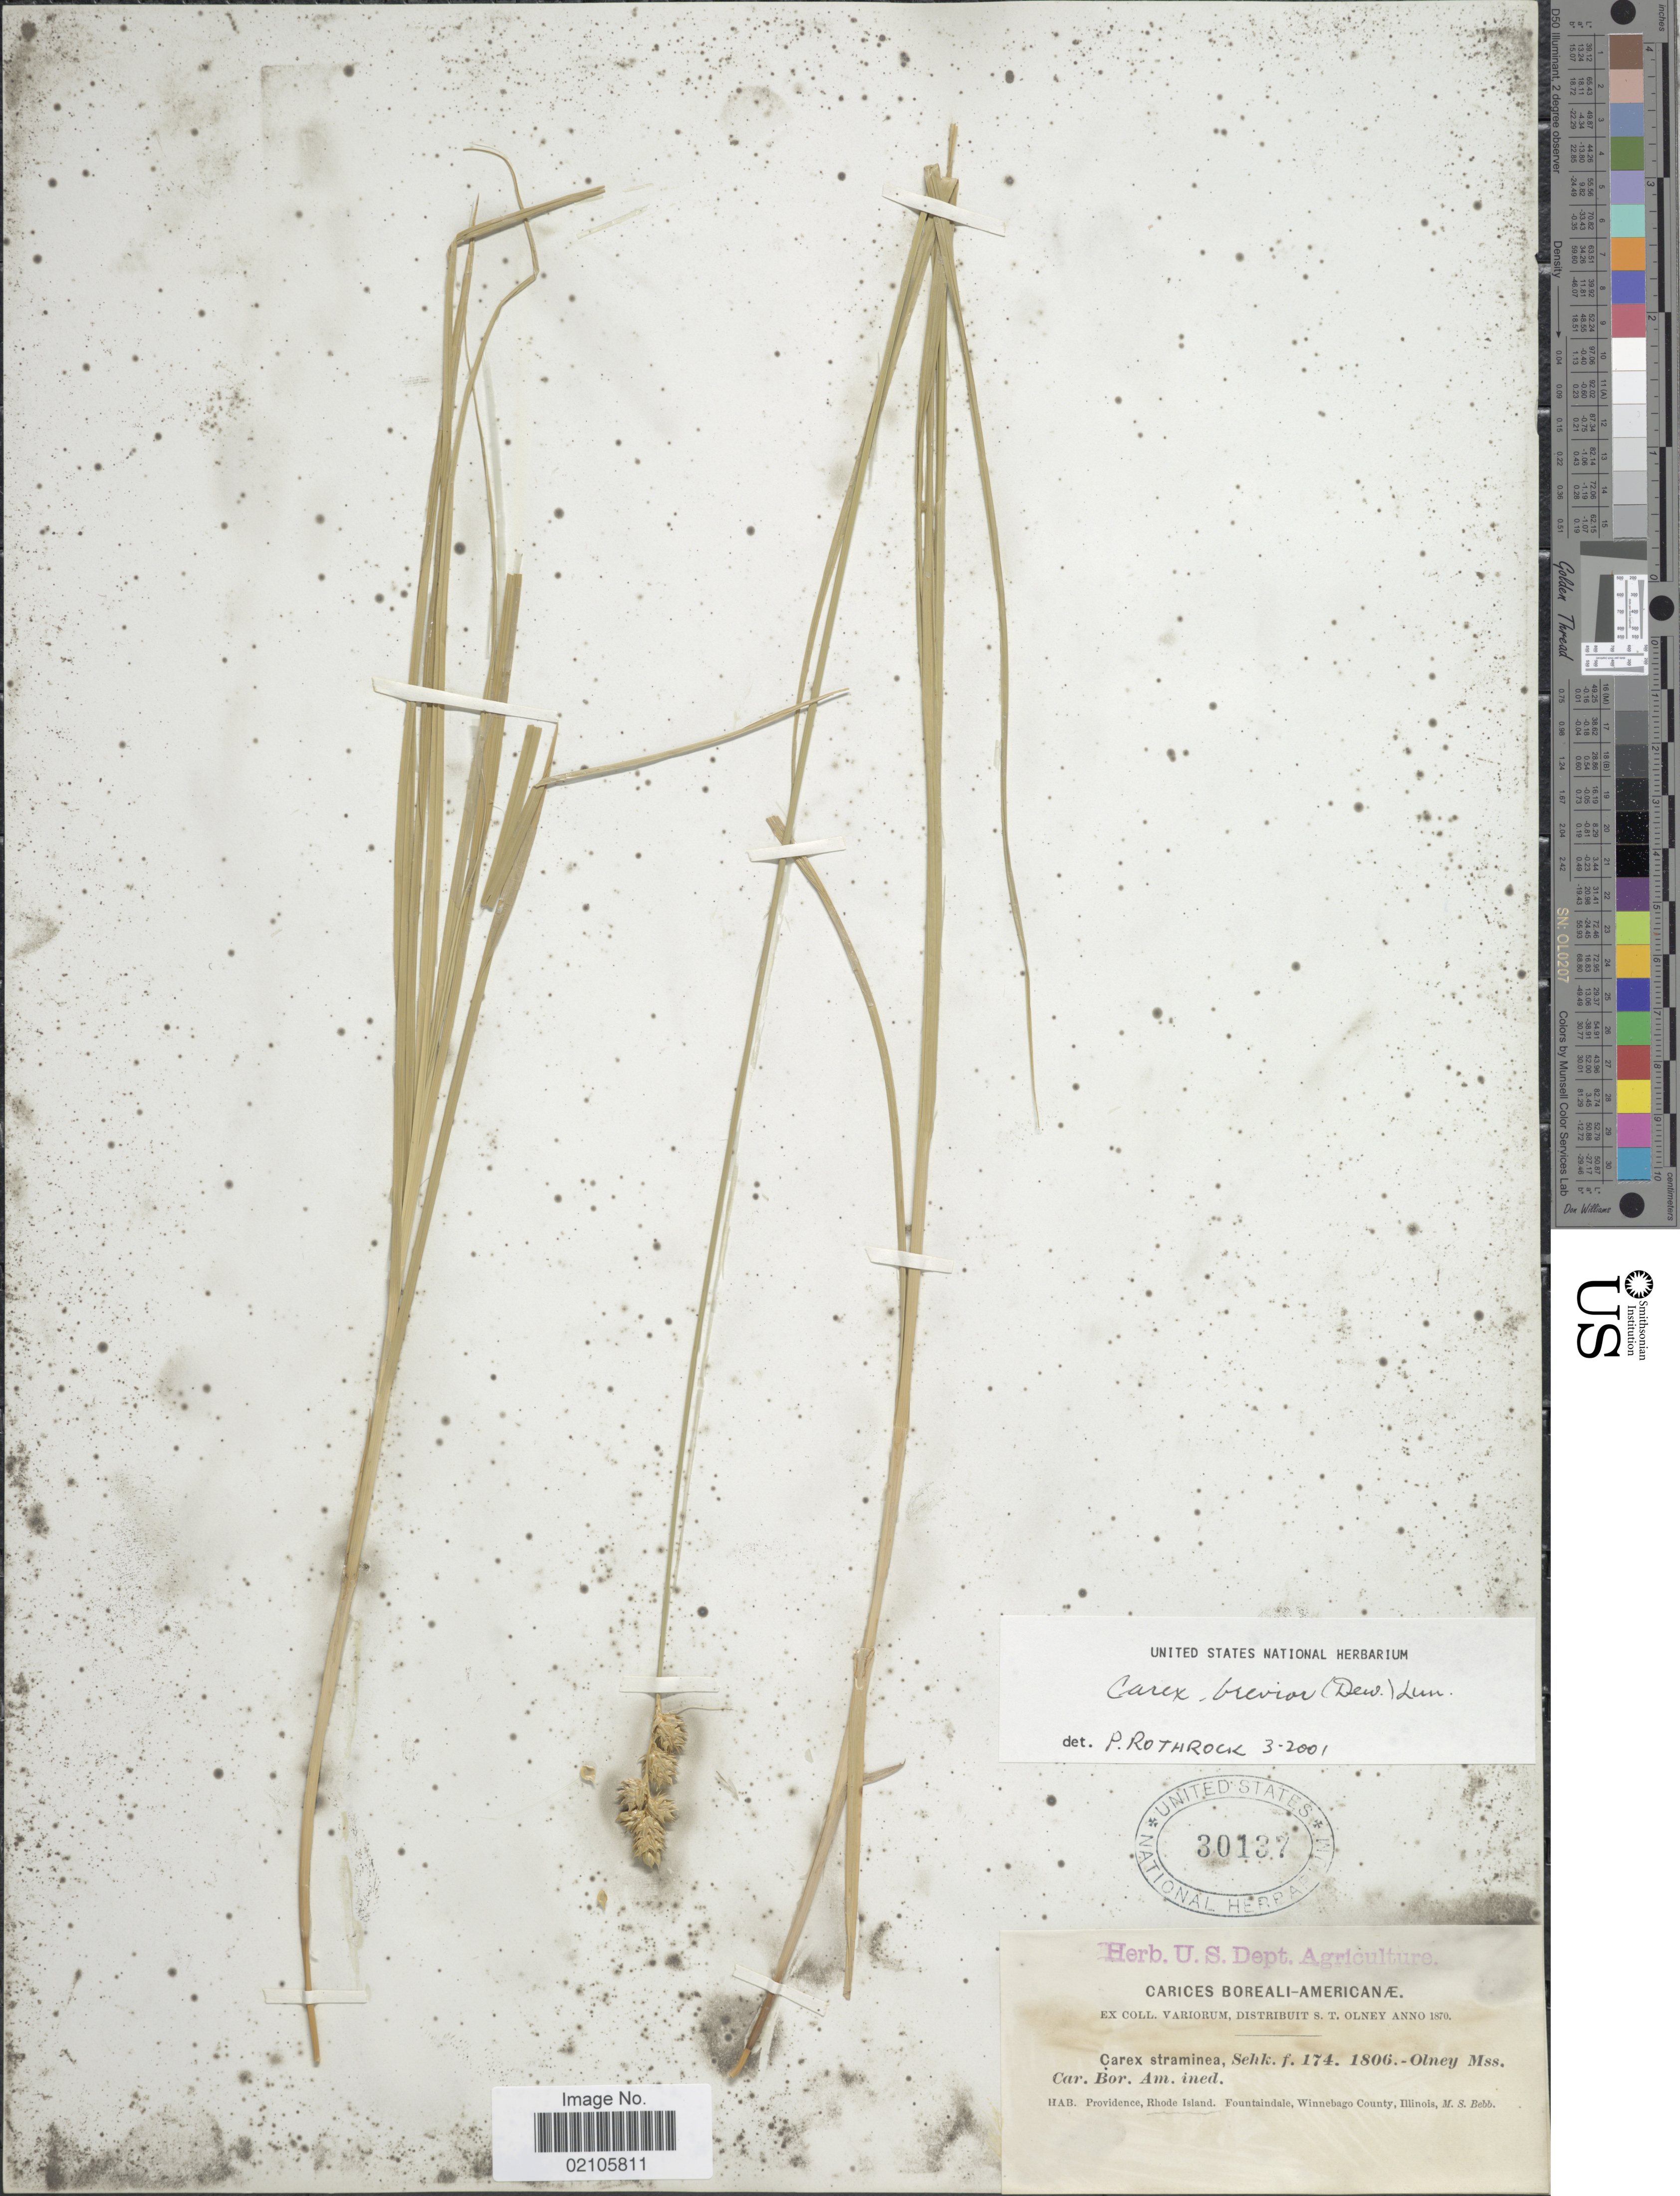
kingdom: Plantae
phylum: Tracheophyta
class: Liliopsida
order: Poales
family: Cyperaceae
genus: Carex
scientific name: Carex brevior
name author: (Dewey) Mack. ex Lunell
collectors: M. Bebb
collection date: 1870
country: United States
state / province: Rhode Island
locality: Providence, Rhode Island, Fountaindale, Winnebago County Illinois [unsure placement] Boreali-Americanae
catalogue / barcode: US 30137